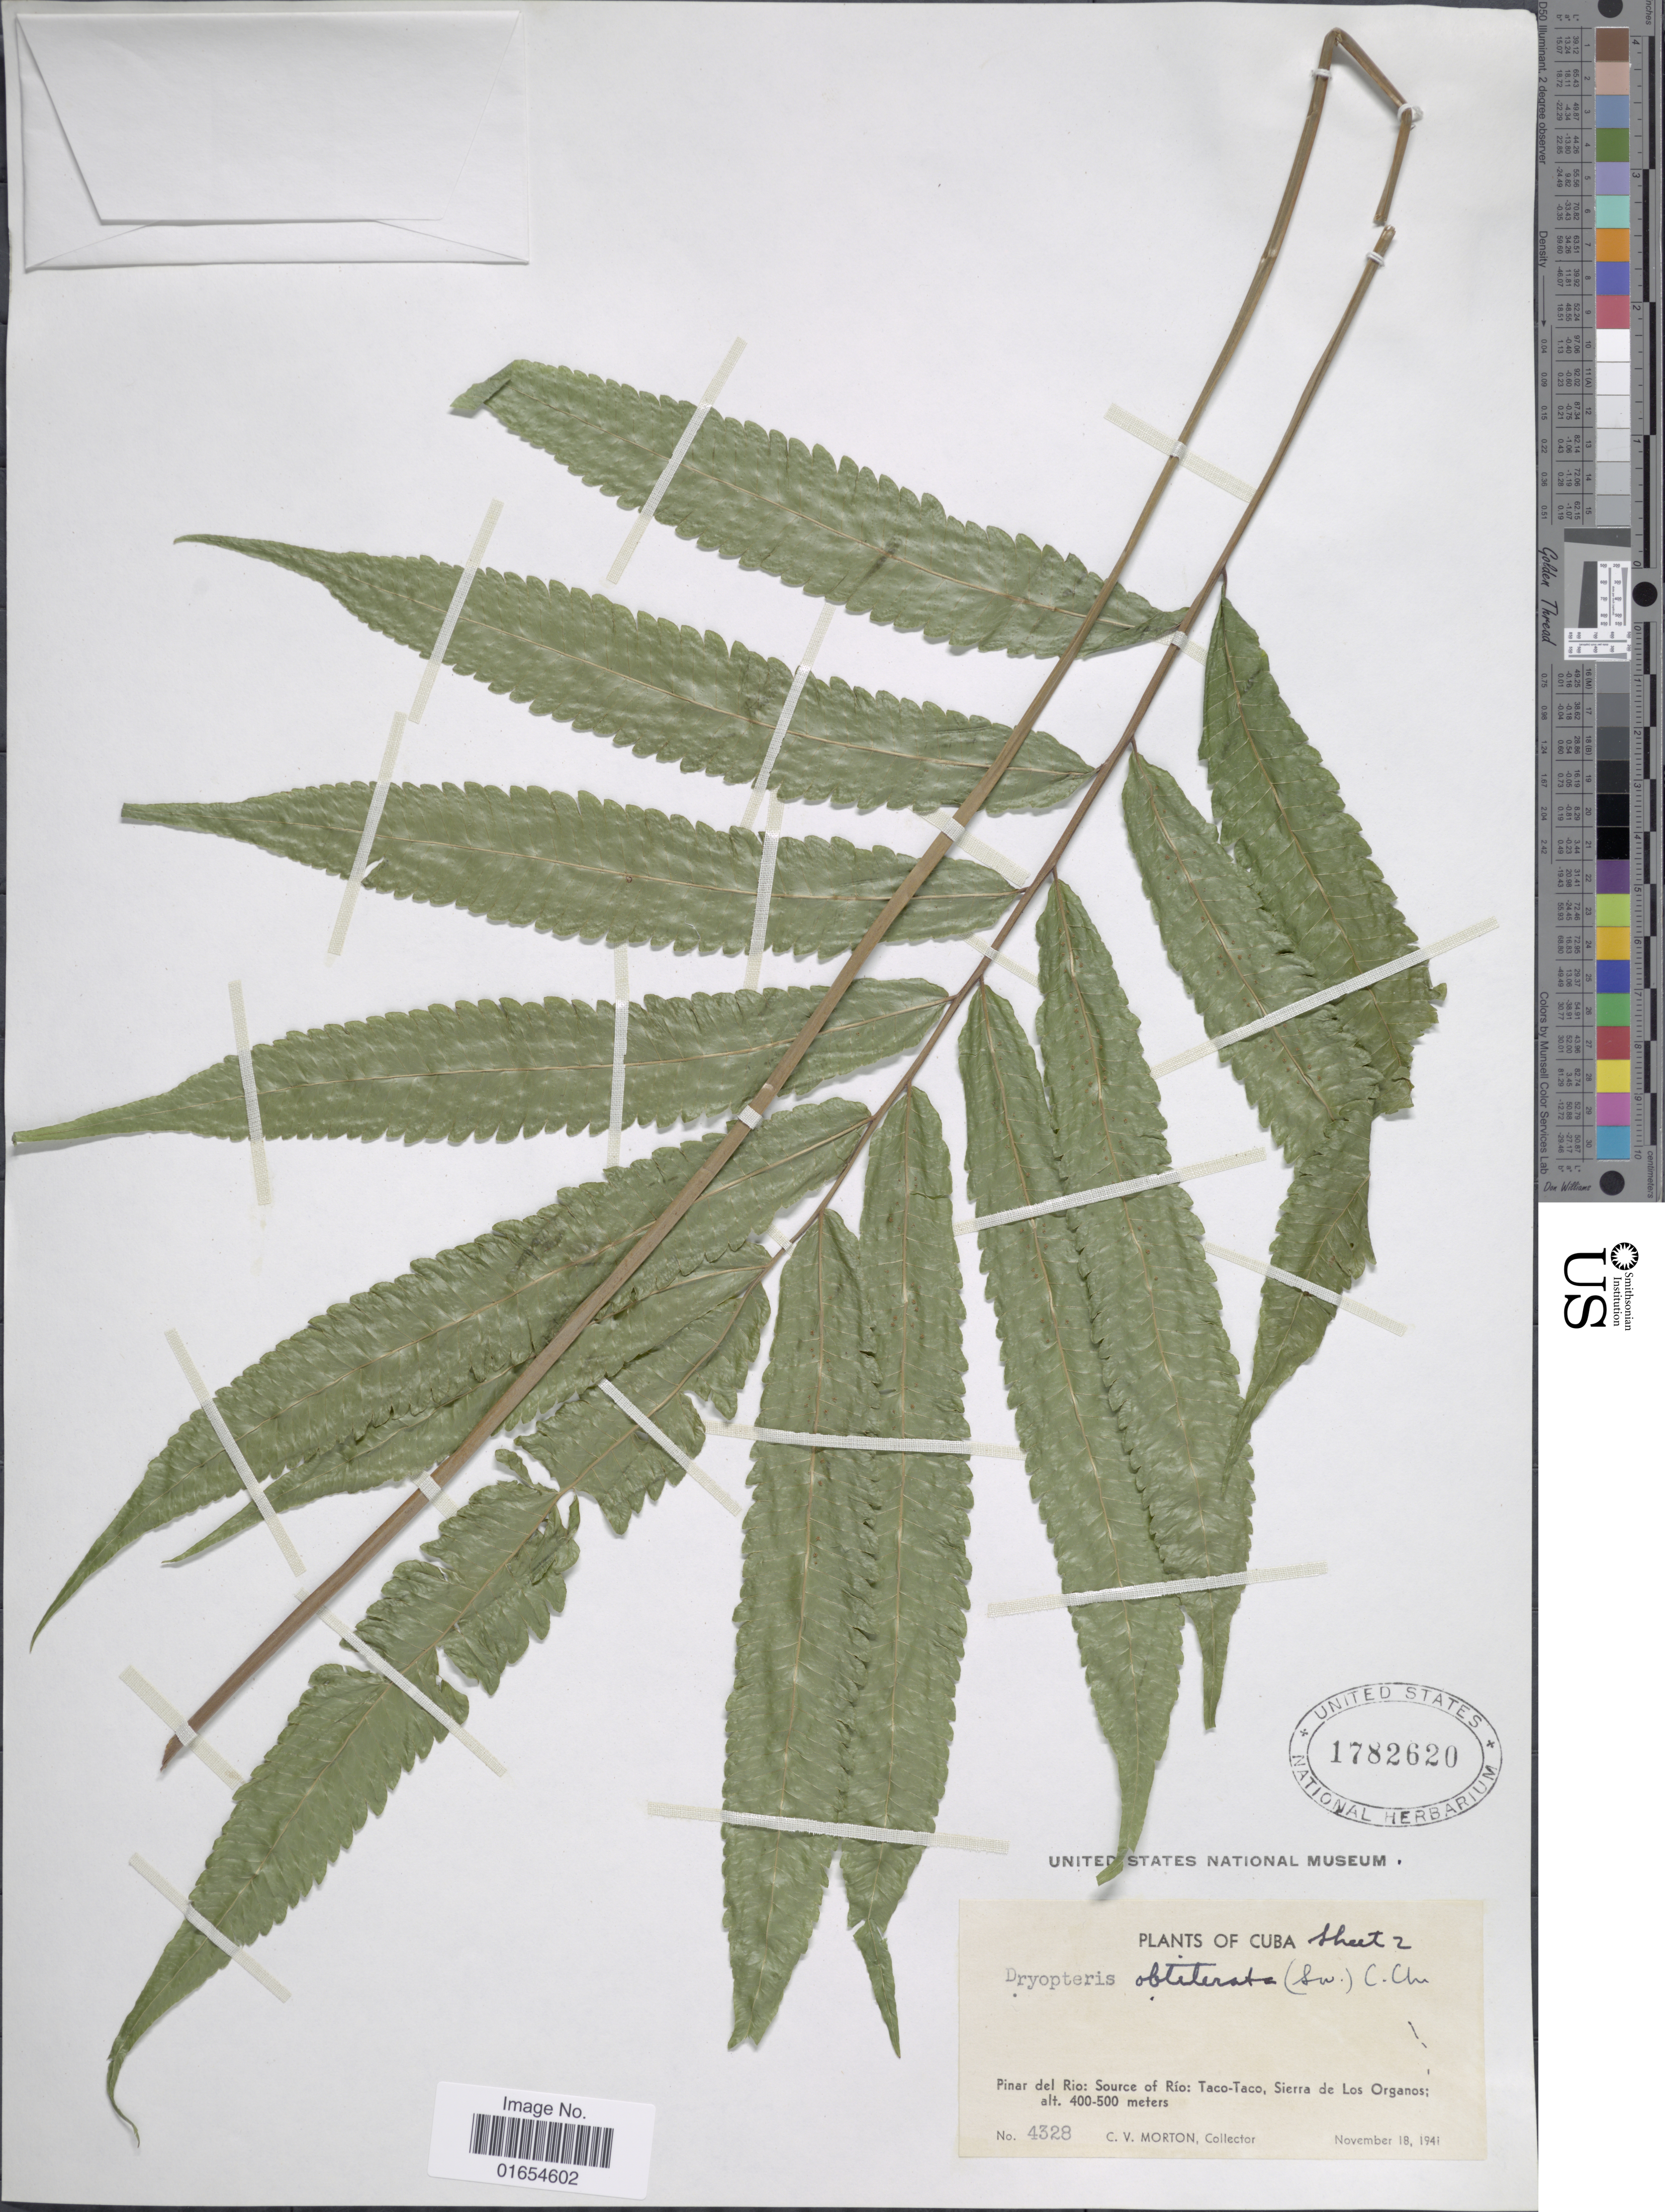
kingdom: Plantae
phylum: Tracheophyta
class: Polypodiopsida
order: Polypodiales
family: Thelypteridaceae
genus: Goniopteris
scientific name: Goniopteris obliterata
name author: (Sw.) C. Presl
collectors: C. V. Morton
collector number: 4328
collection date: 1941-11-18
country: Cuba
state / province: Pinar del Río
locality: Source of Rio: Taco-Taco, Sierra de Los Organos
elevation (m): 400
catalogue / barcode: US 1782620